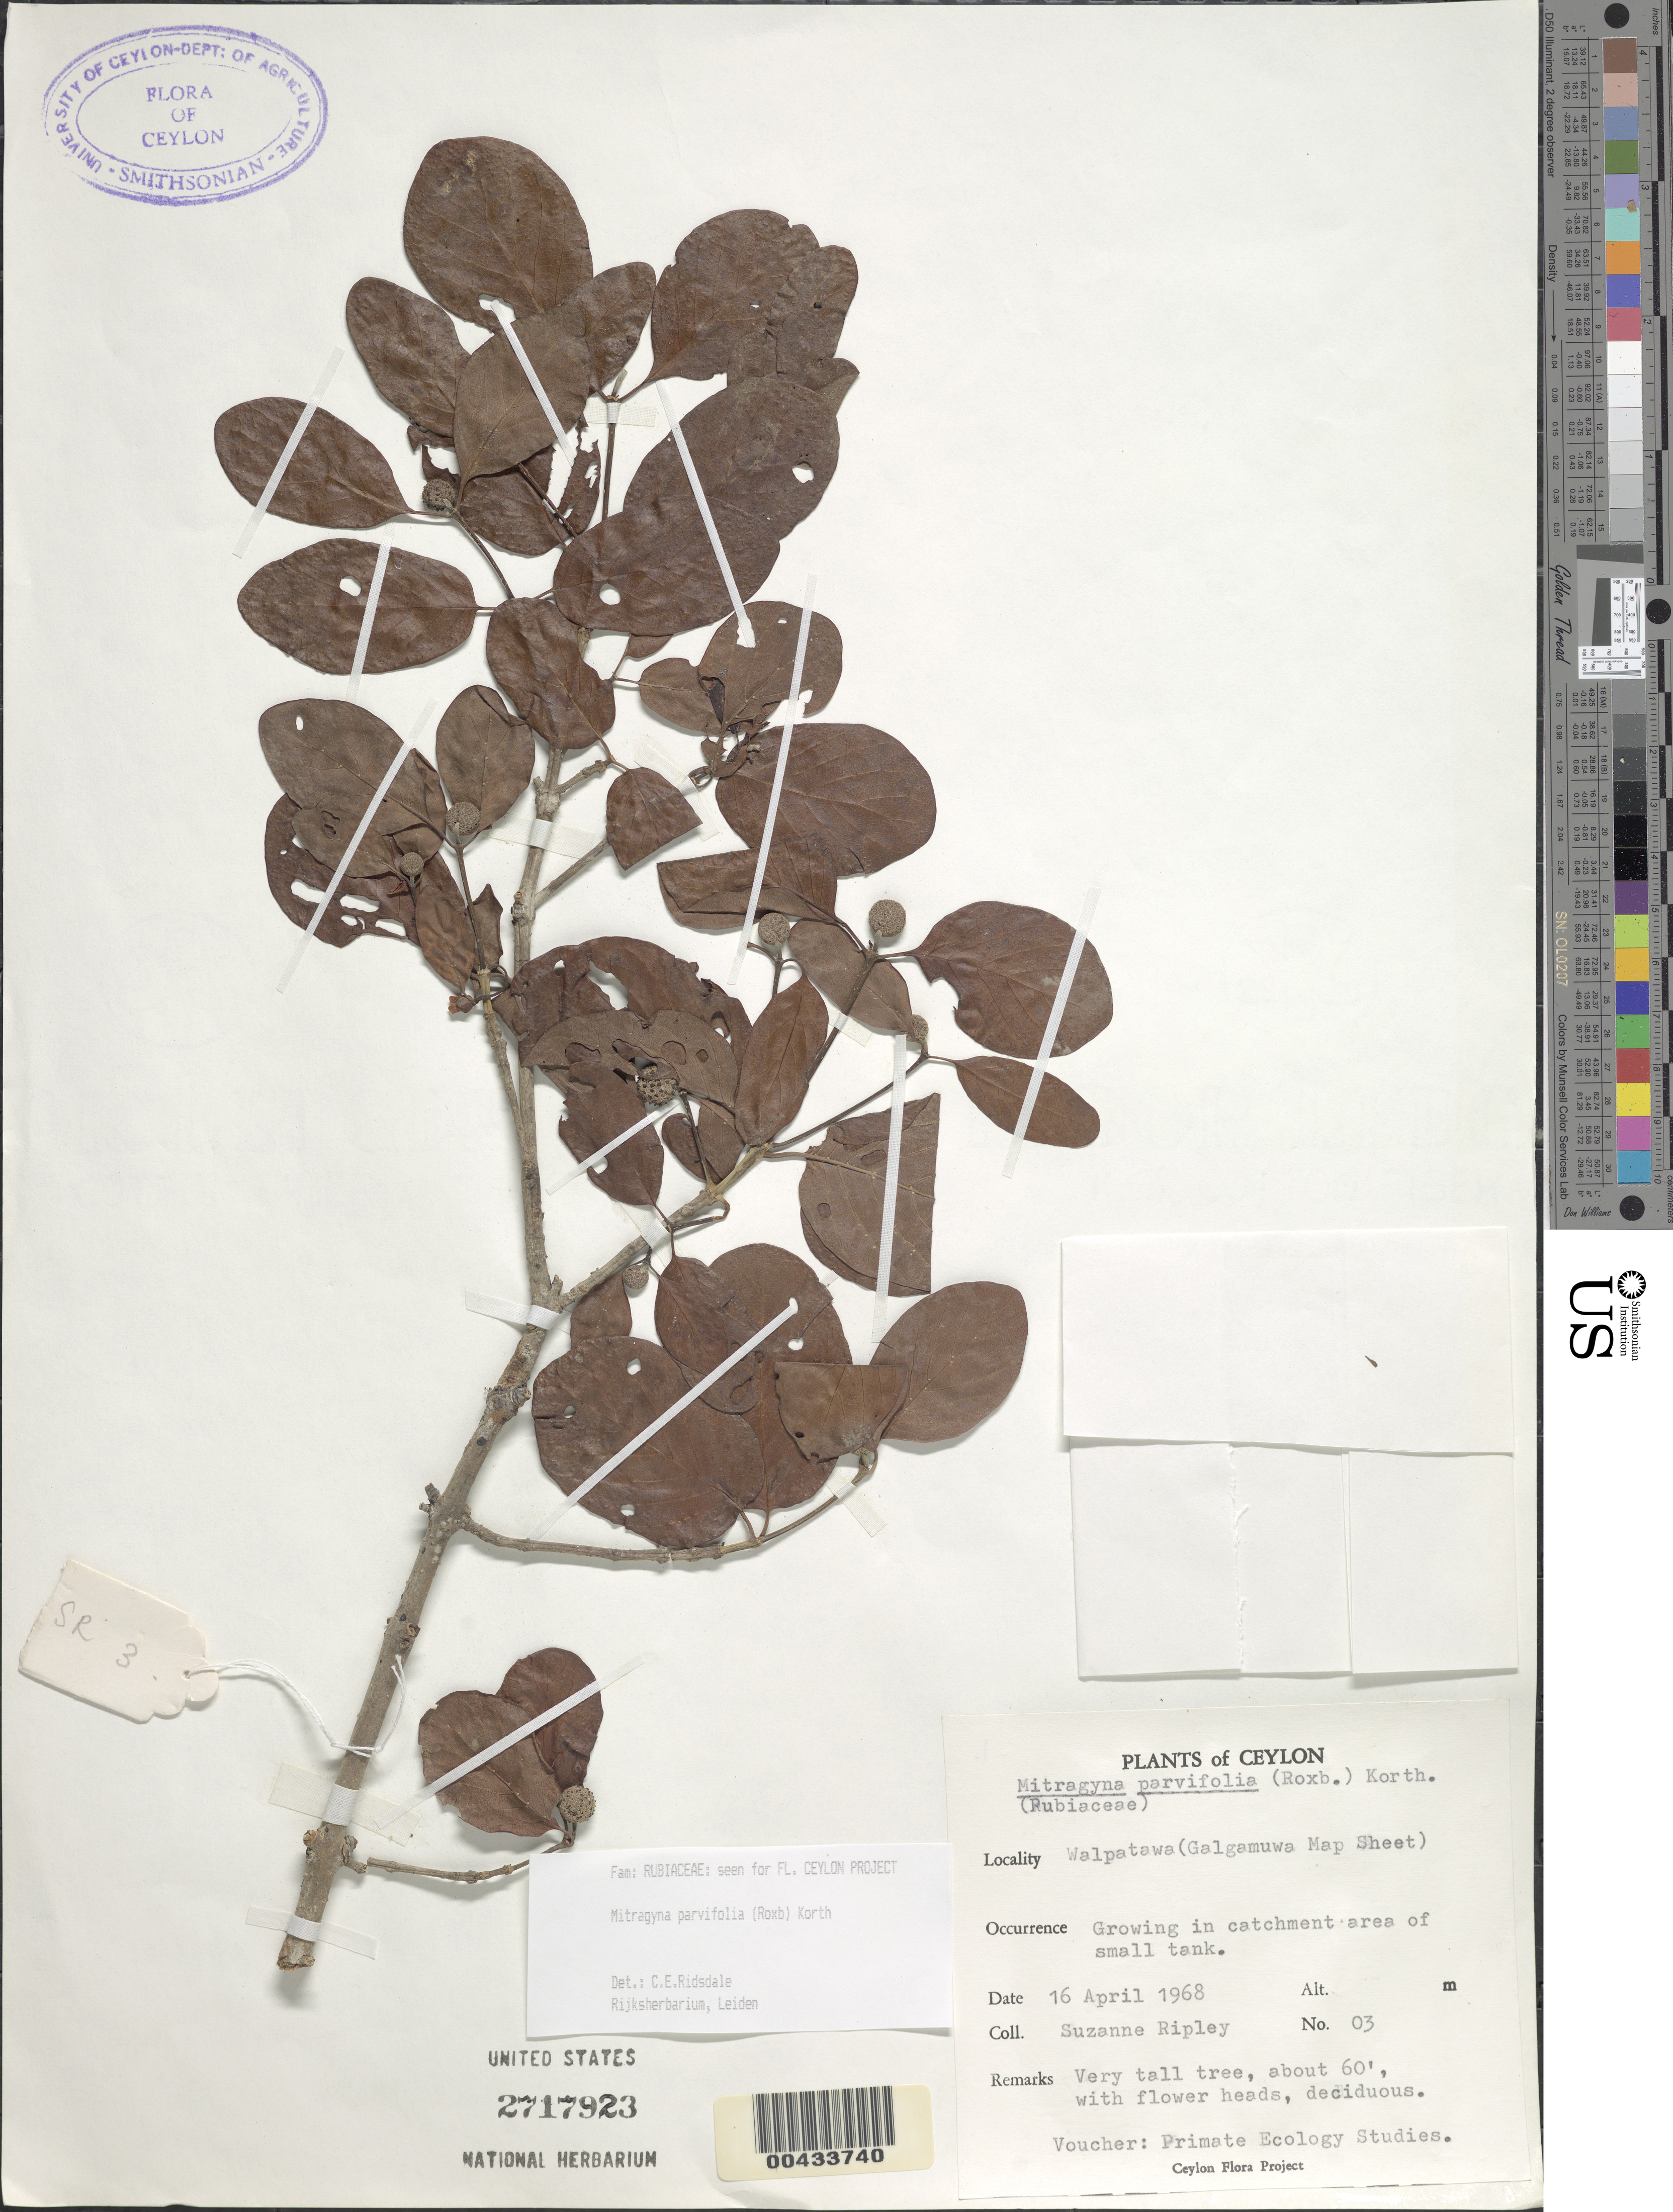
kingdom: Plantae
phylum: Tracheophyta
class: Magnoliopsida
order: Gentianales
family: Rubiaceae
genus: Mitragyna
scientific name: Mitragyna parvifolia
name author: (Roxb.) Korth.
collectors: S. Ripley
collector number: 3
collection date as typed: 16 Apr 1968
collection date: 1968-04-16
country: Sri Lanka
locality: Walpatawa (Galgamuwa Map Sheet)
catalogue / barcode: US 2717923